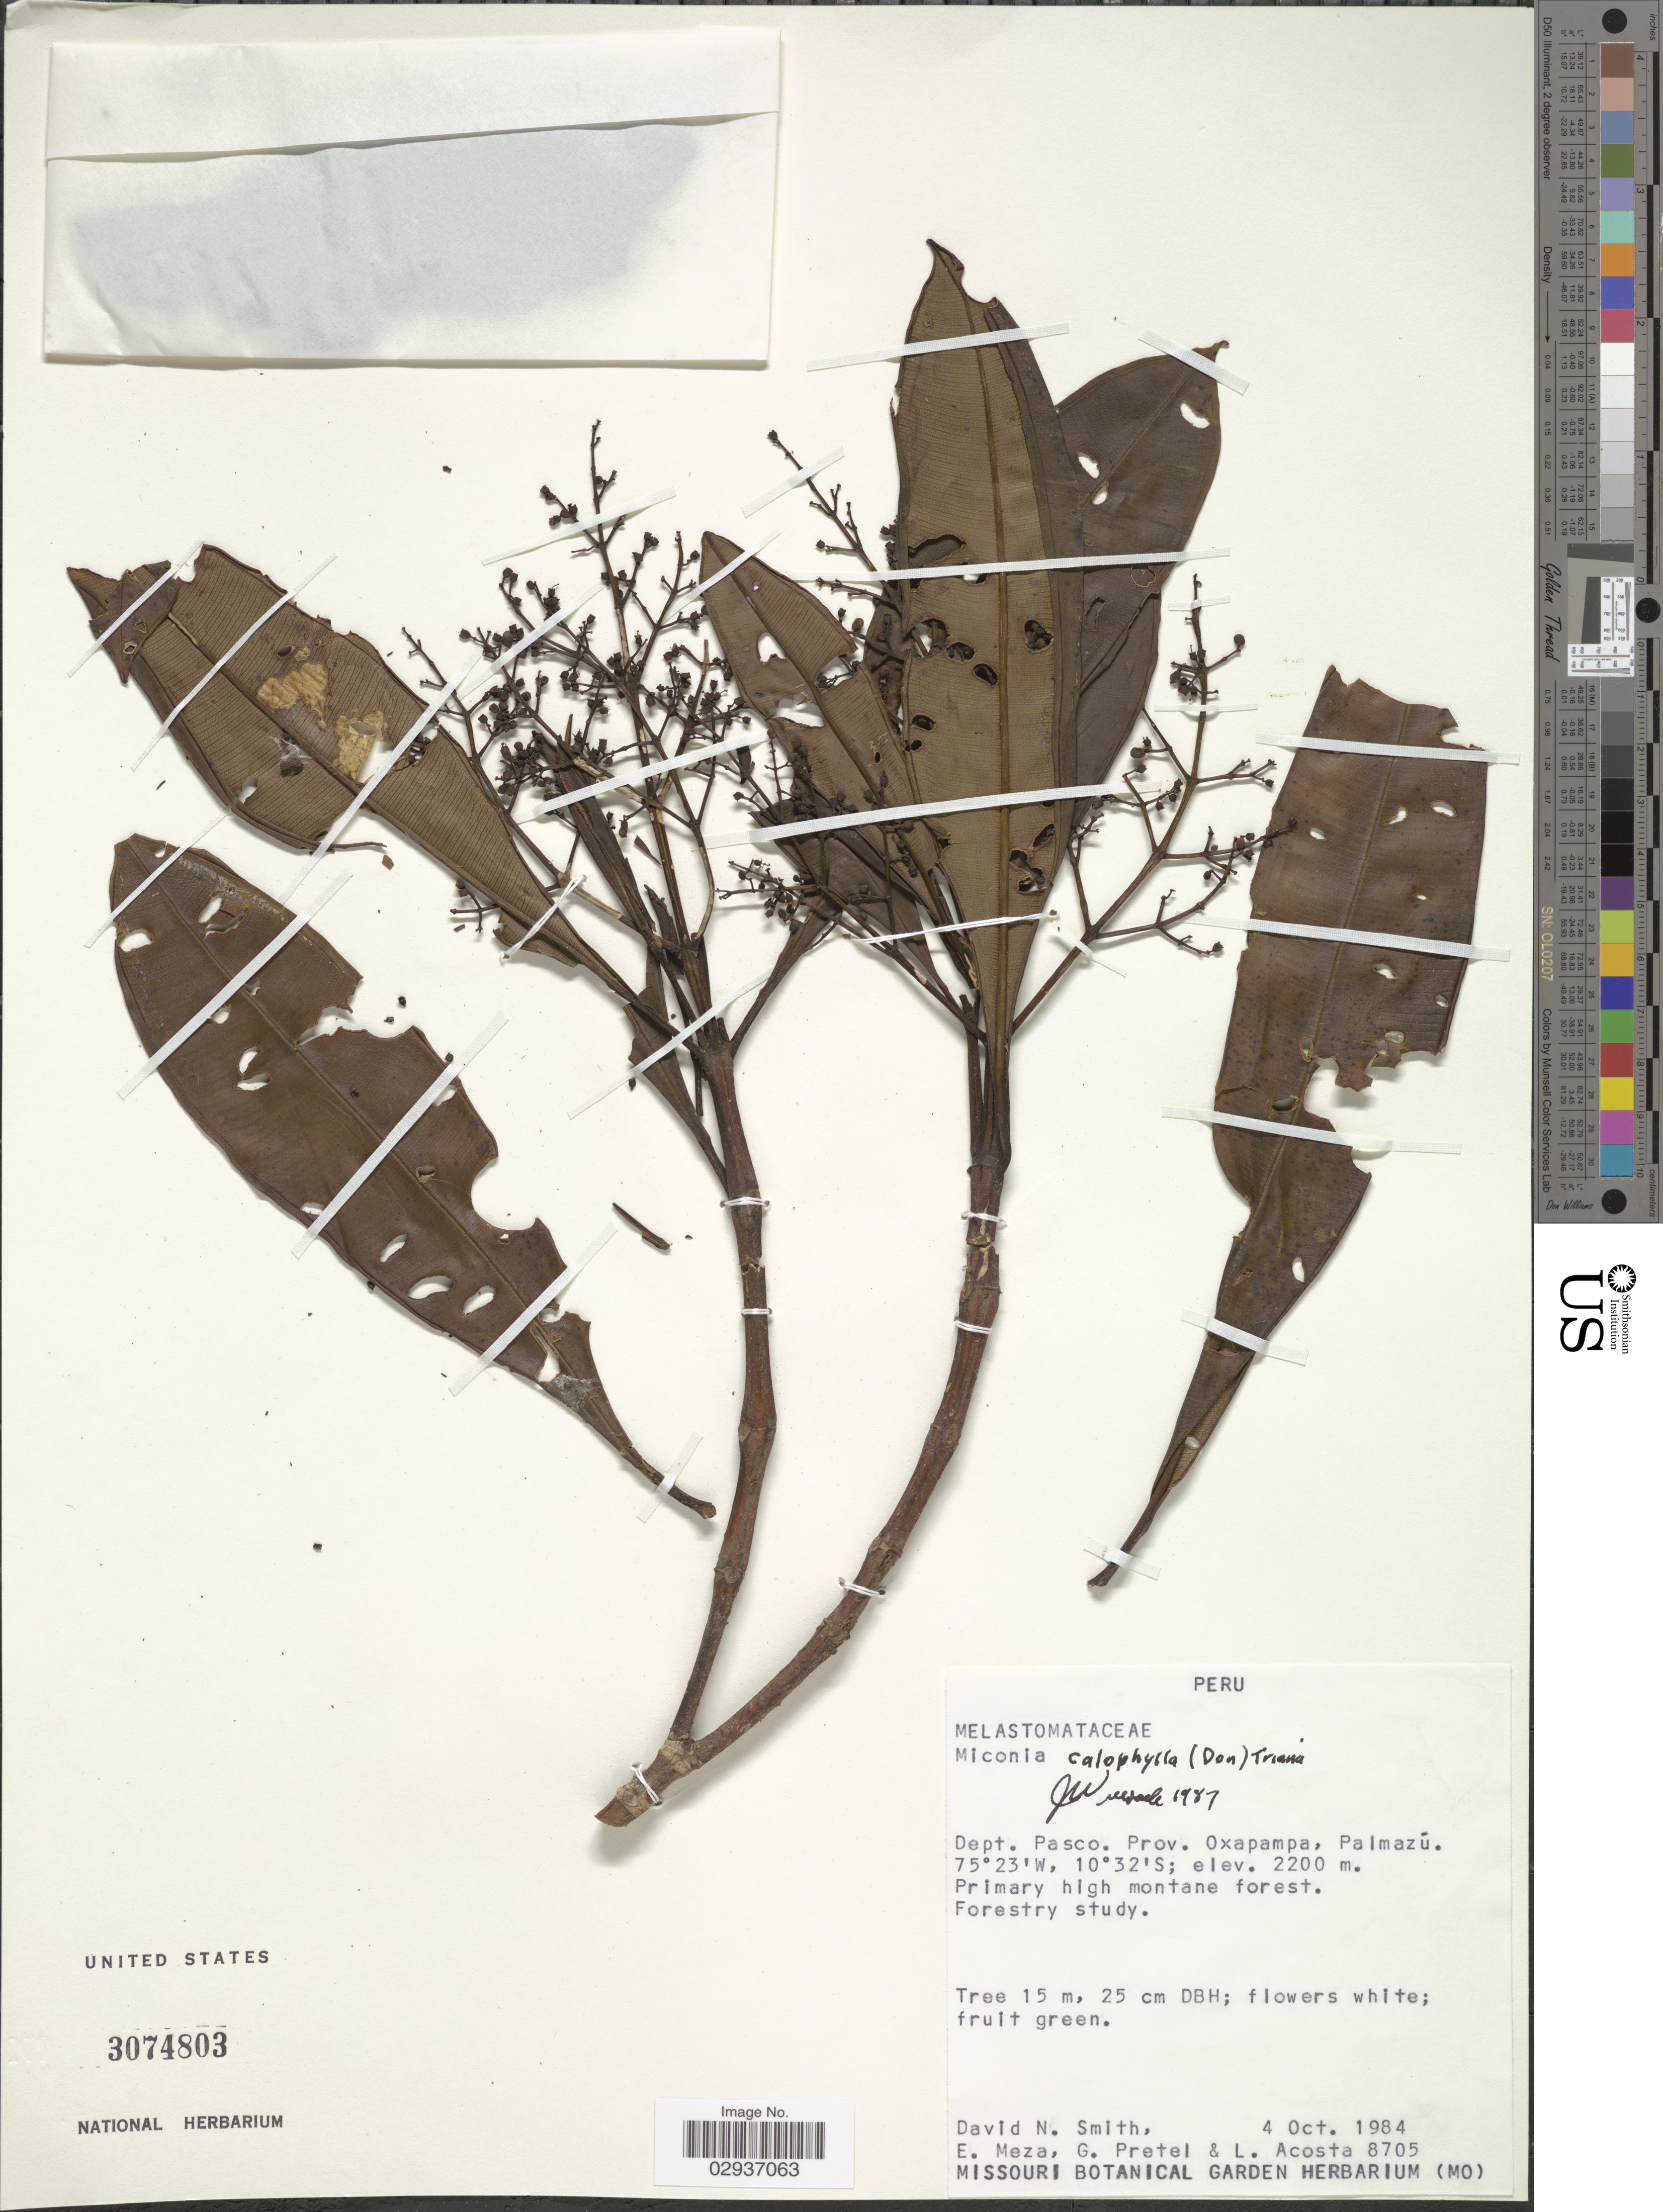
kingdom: Plantae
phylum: Tracheophyta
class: Magnoliopsida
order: Myrtales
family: Melastomataceae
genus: Miconia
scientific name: Miconia calophylla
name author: (D. Don) Triana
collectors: D. Smith, E. Meza, G. Pretel & L. Acosta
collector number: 8705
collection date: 1984-10-04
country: Peru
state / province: Pasco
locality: Dept. Pasco. Prov. Oxapampa, Palmazú.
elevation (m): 2200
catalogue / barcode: US 3074803